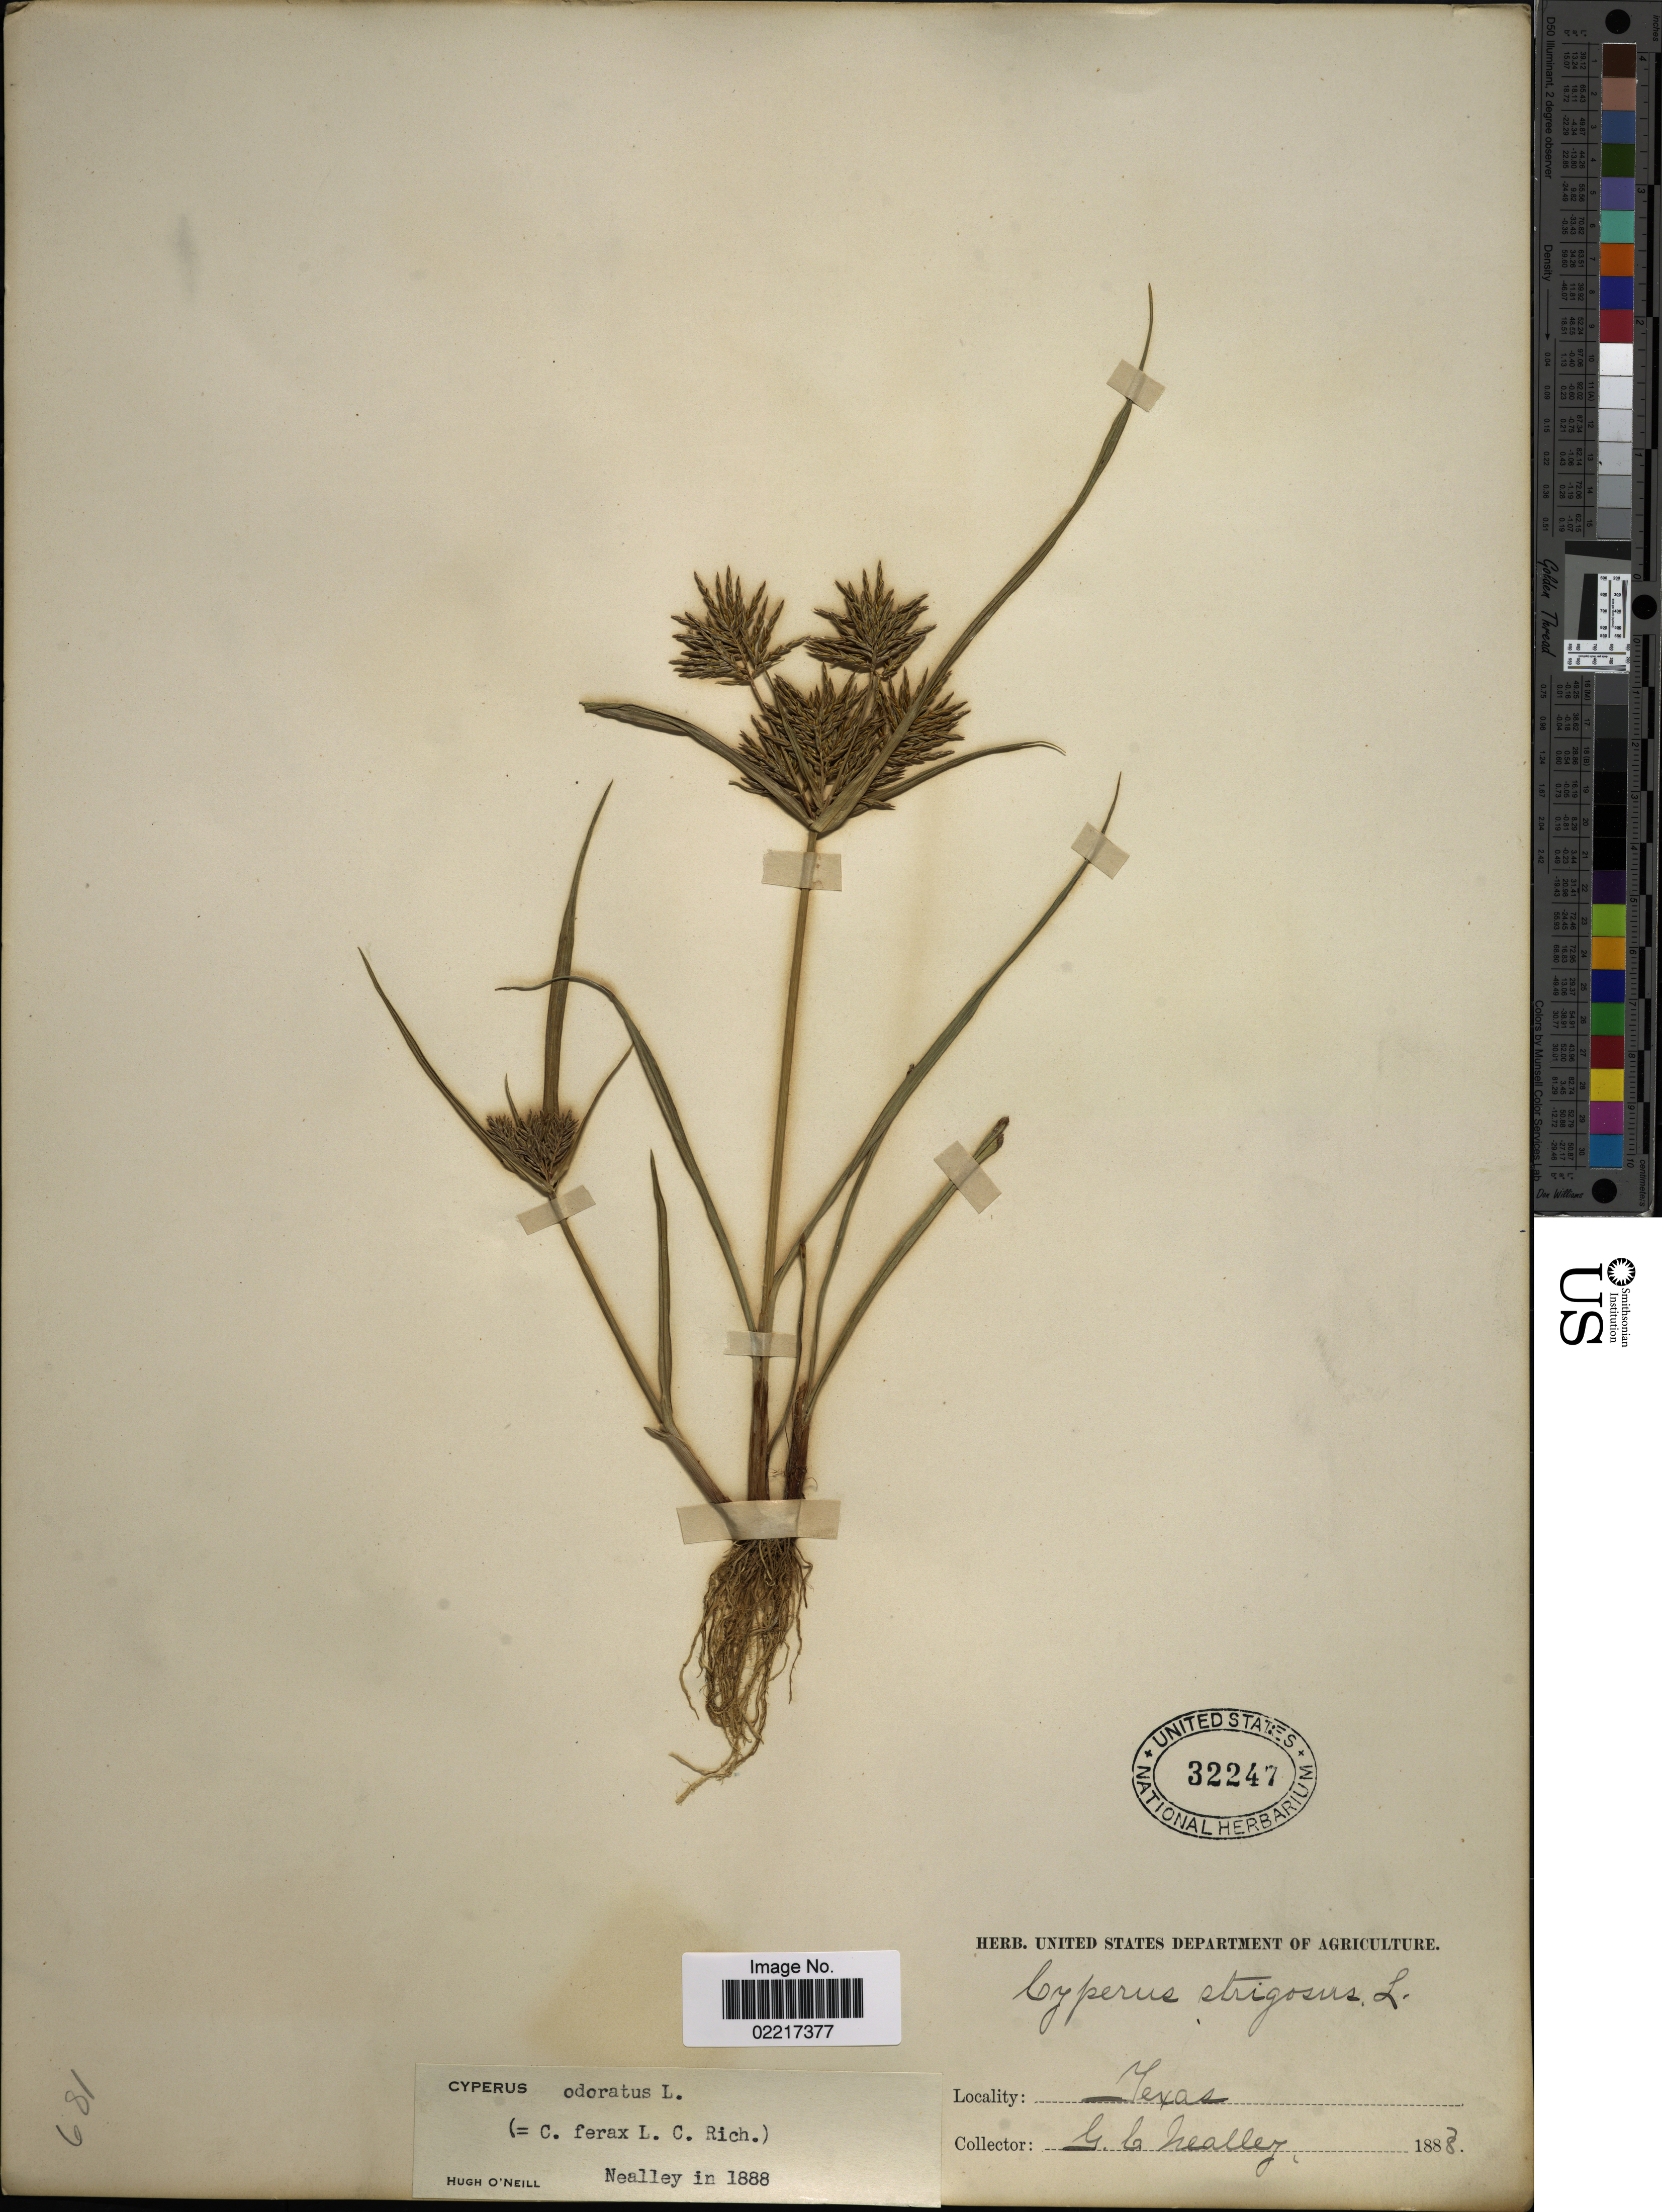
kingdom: Plantae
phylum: Tracheophyta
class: Liliopsida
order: Poales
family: Cyperaceae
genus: Cyperus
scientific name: Cyperus odoratus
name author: L.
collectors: G. C. Nealley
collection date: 1888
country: United States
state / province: Texas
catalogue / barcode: US 32247